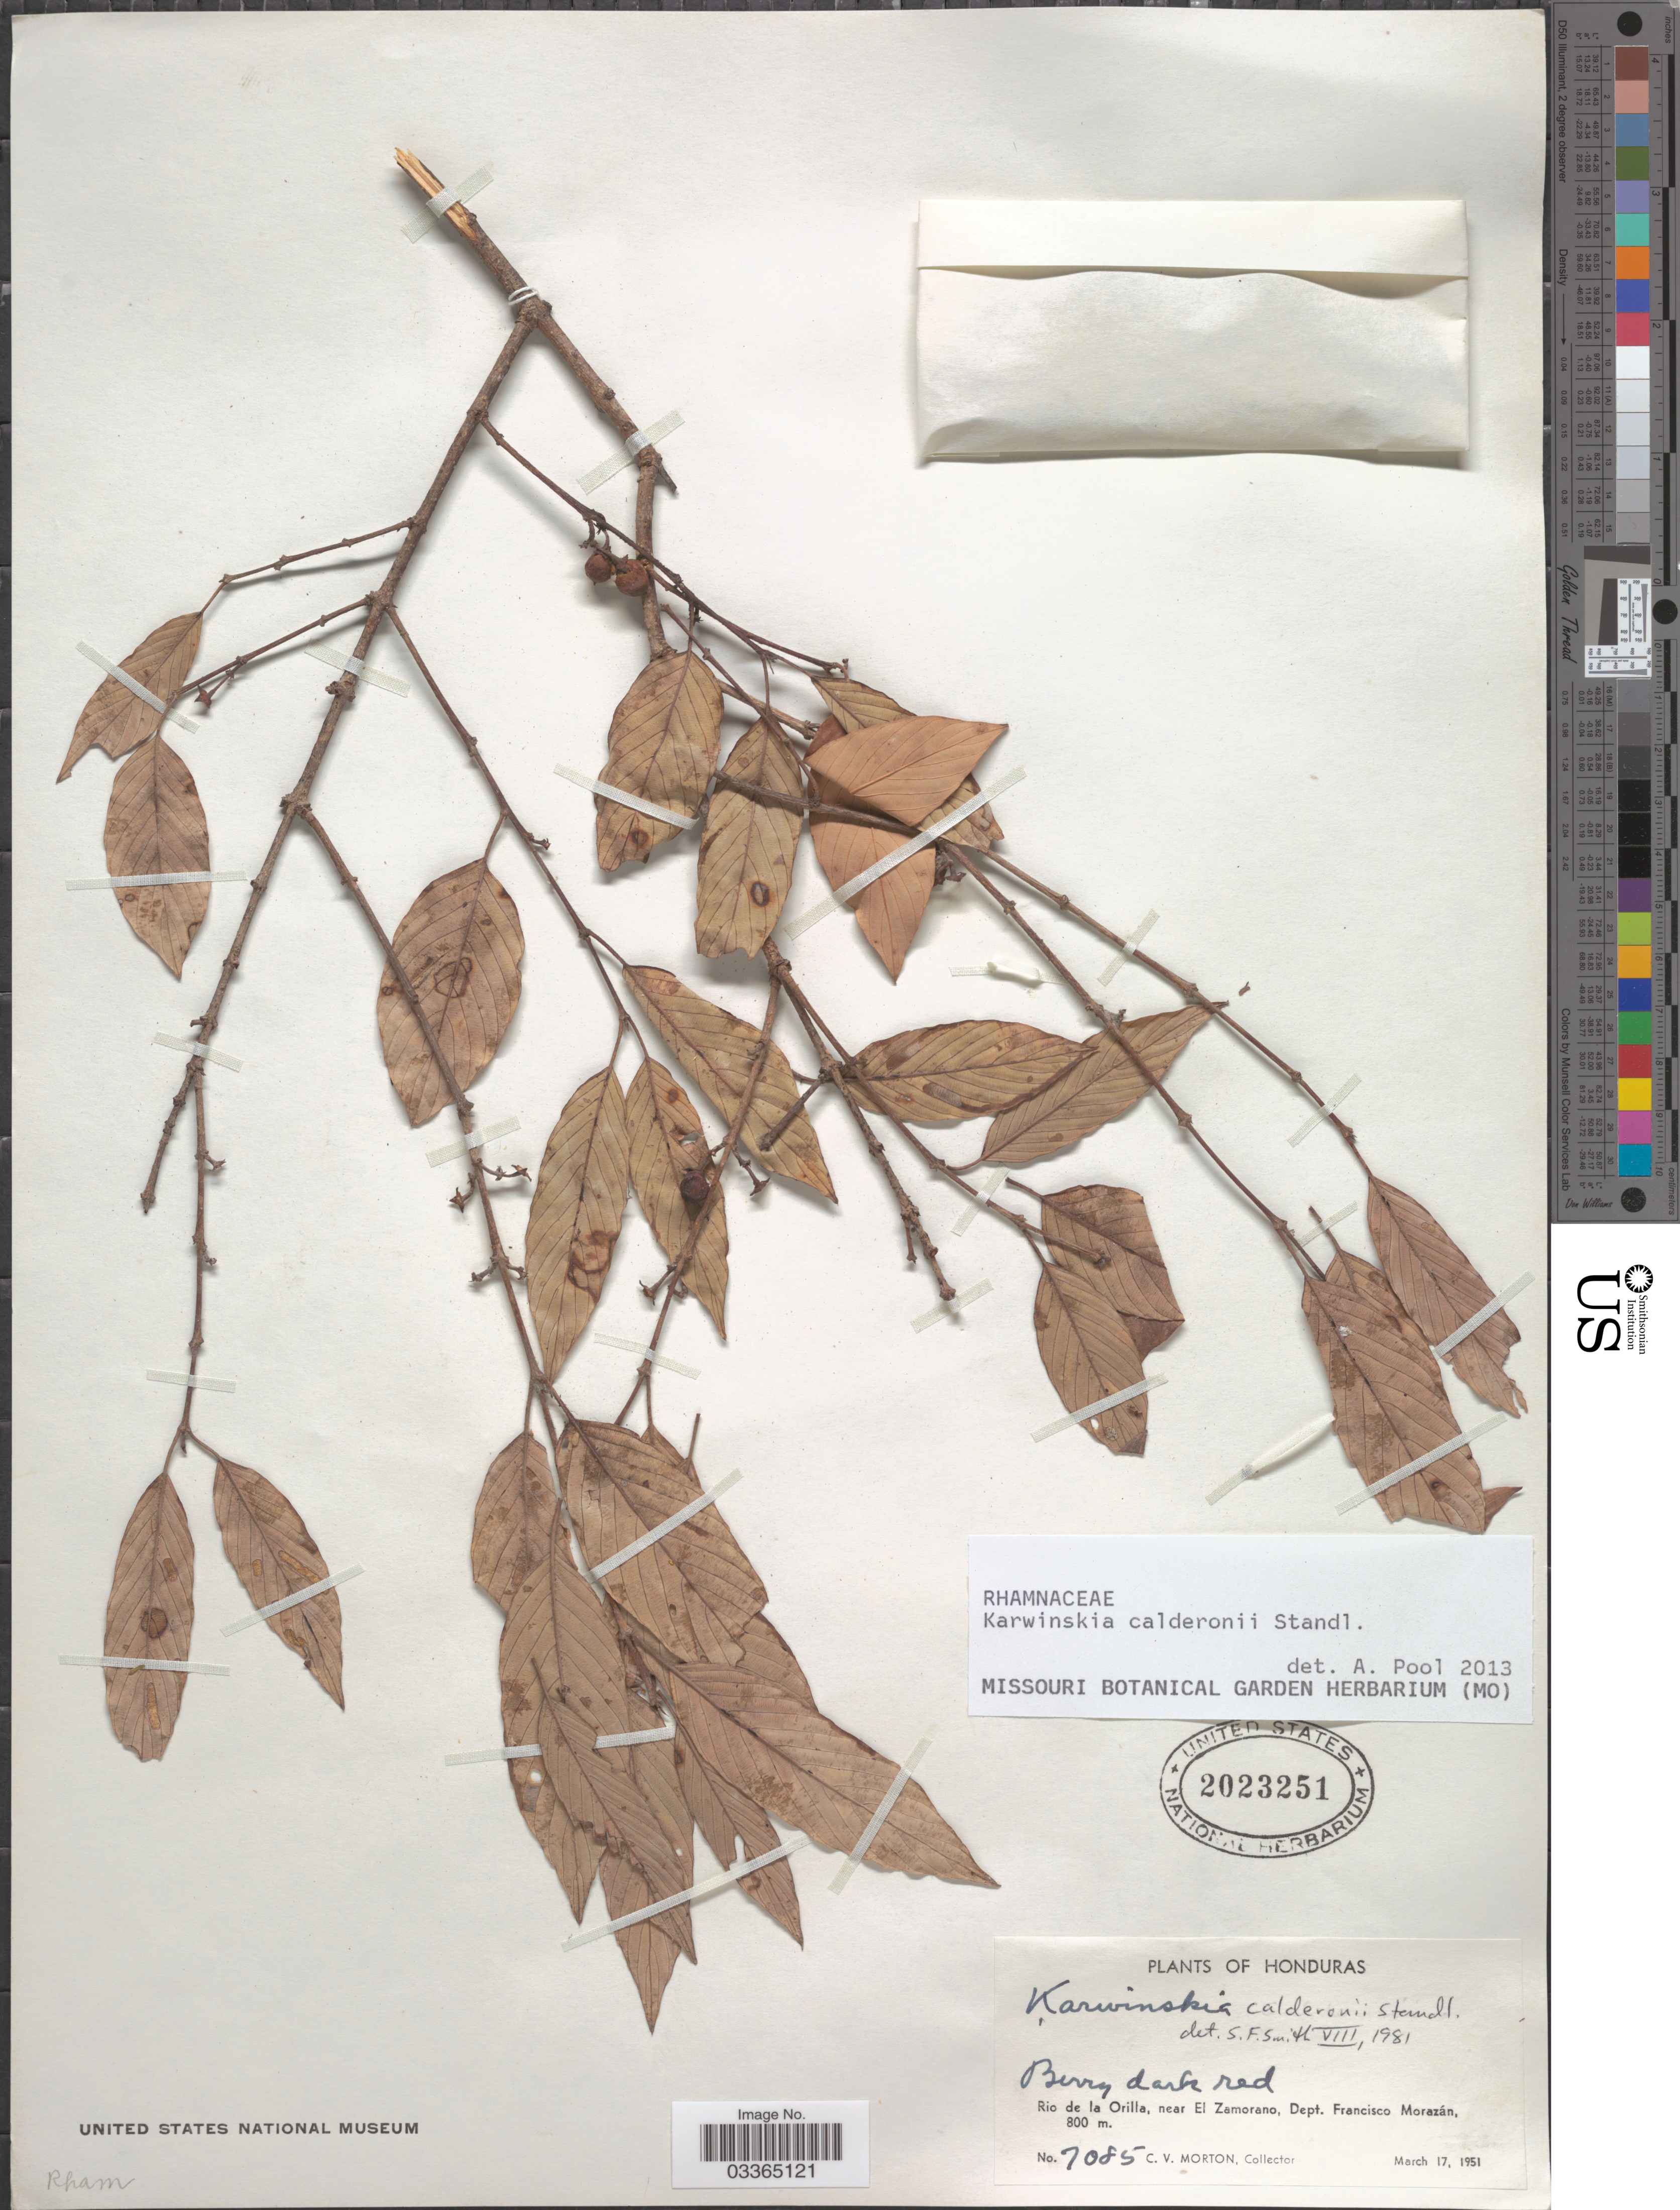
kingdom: Plantae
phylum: Tracheophyta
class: Magnoliopsida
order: Rosales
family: Rhamnaceae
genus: Karwinskia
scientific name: Karwinskia calderonii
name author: Standl.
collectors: C. V. Morton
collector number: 7085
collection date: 1951-03-17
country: Honduras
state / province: Fco. Morazán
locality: Rio de la Orilla, near El Zamorano, Dept. Francisco Morazán.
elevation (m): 800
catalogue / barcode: US 2023251